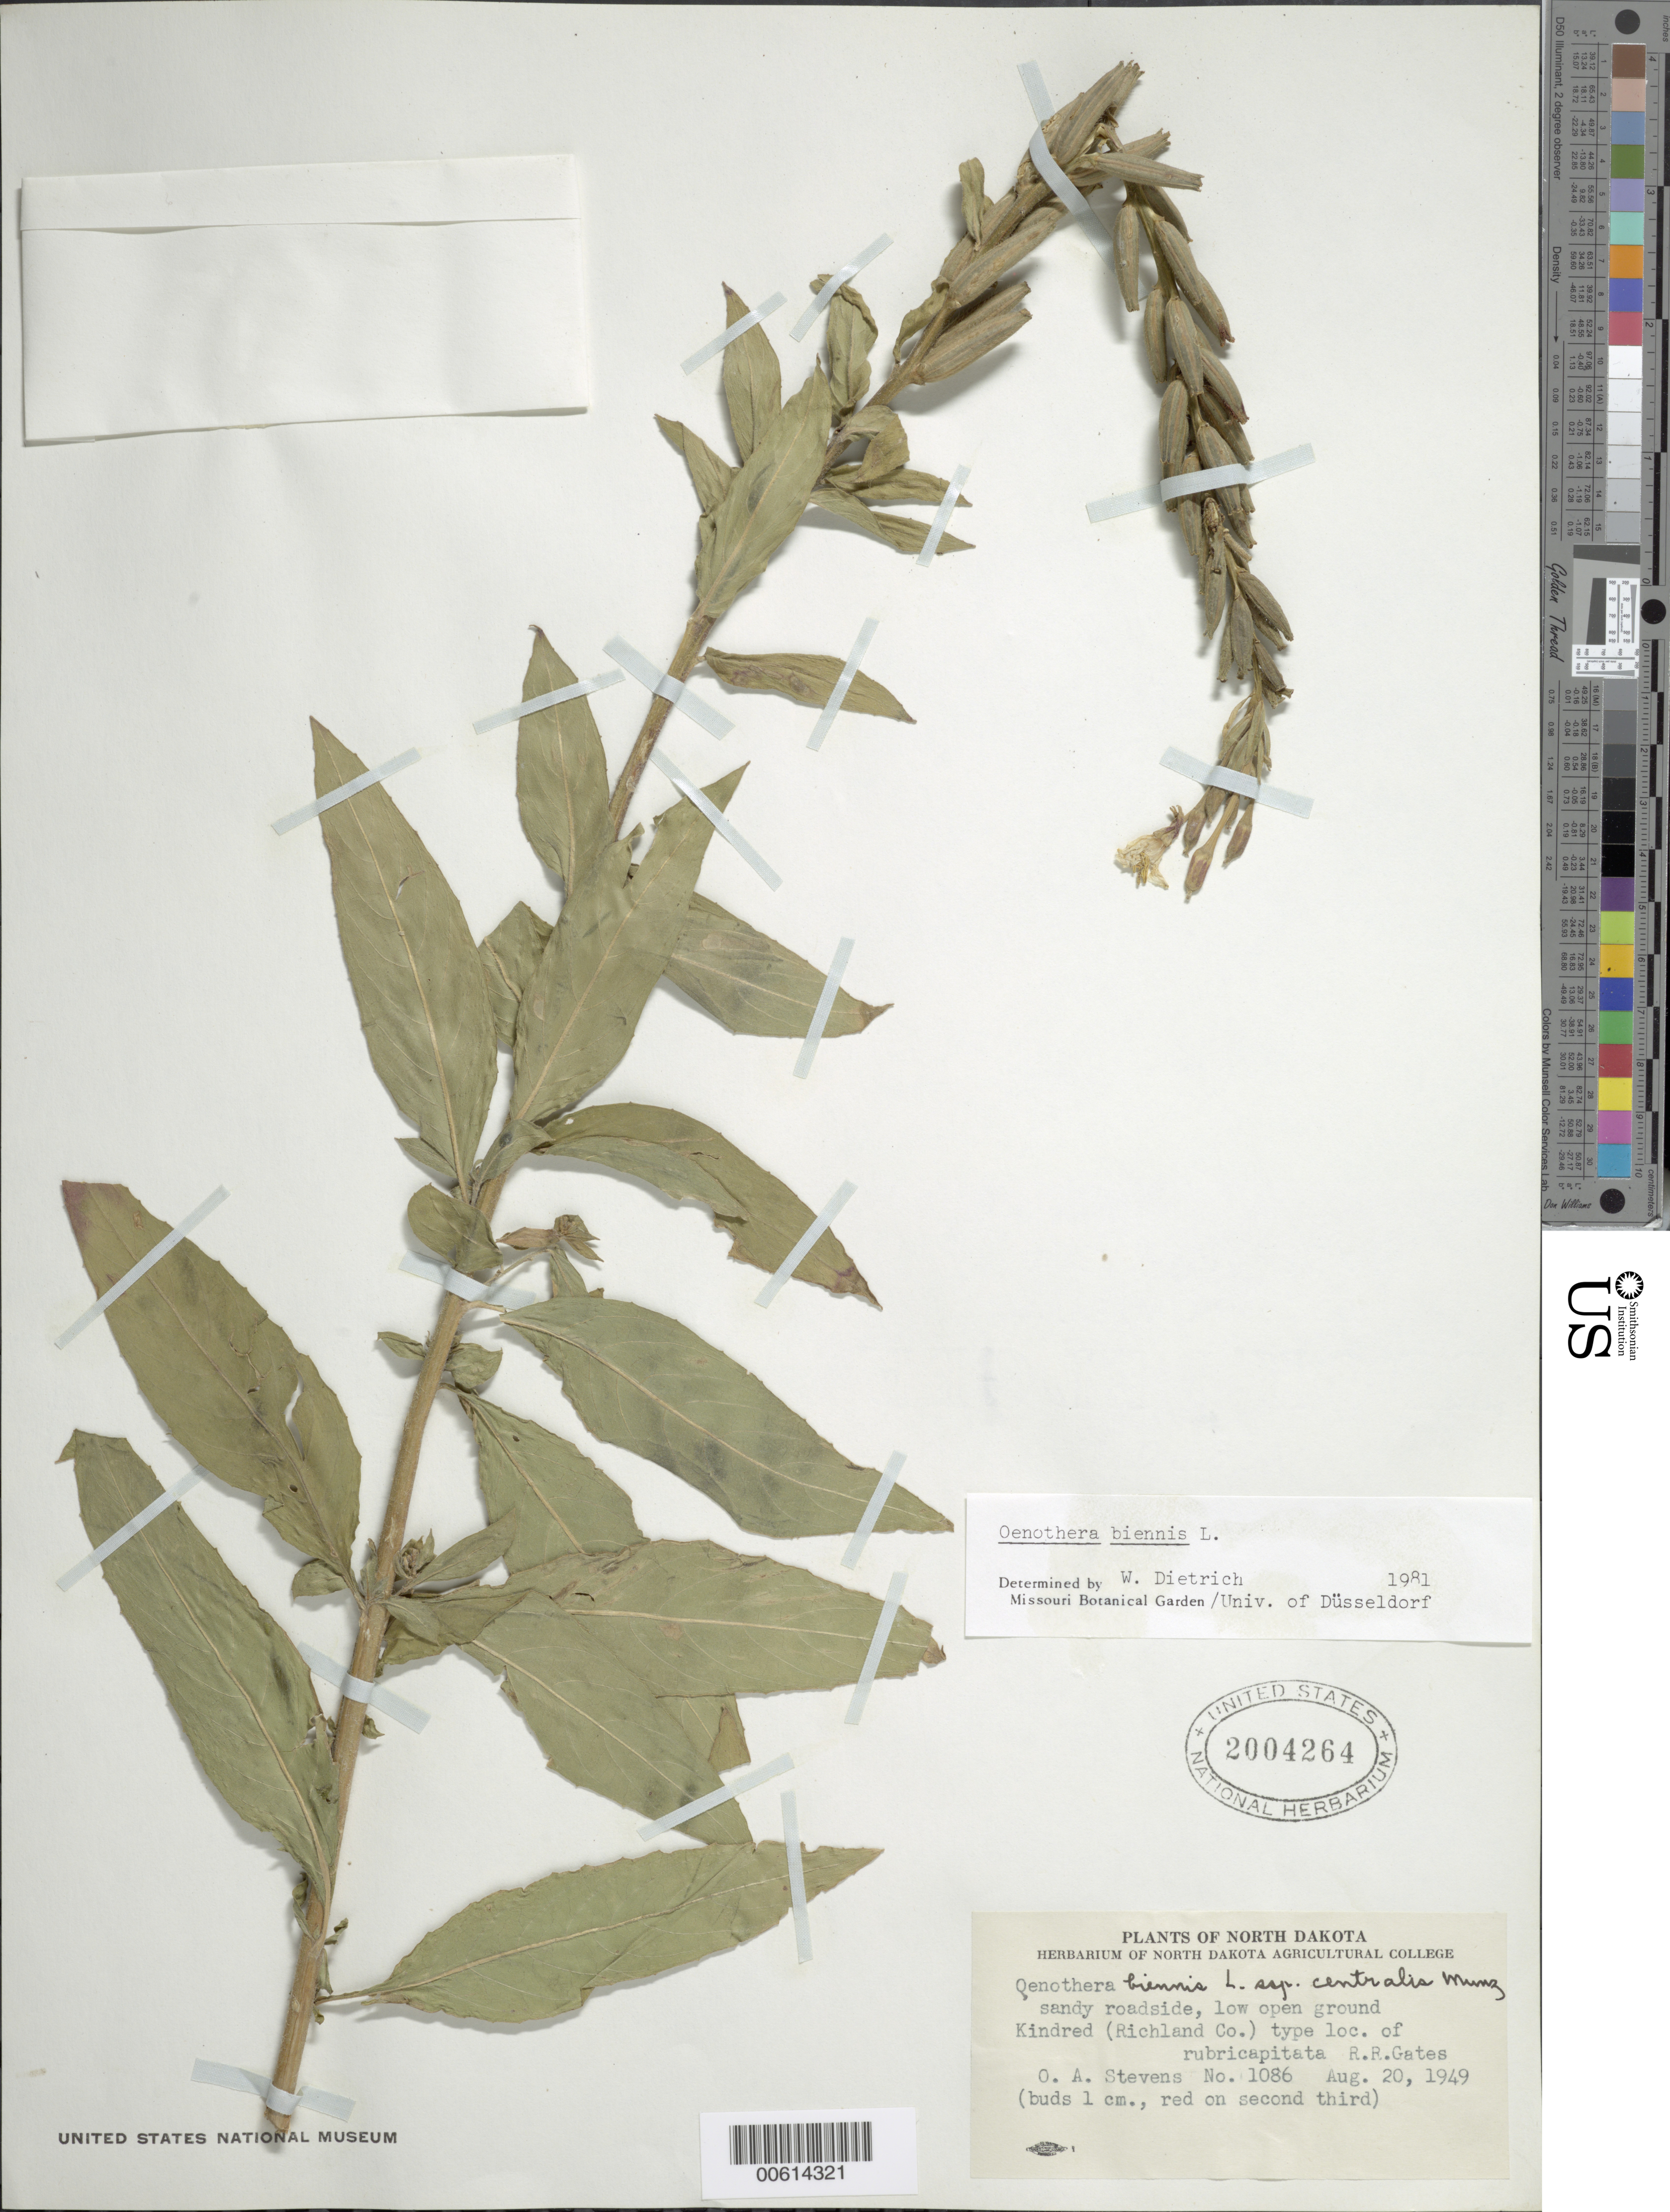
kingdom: Plantae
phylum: Tracheophyta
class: Magnoliopsida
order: Myrtales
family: Onagraceae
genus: Oenothera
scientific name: Oenothera biennis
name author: L.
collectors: O. Stevens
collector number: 1086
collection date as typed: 20 Aug 1949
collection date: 1949-08-20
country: United States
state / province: North Dakota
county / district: Richland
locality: Kindred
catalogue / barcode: US 2004264